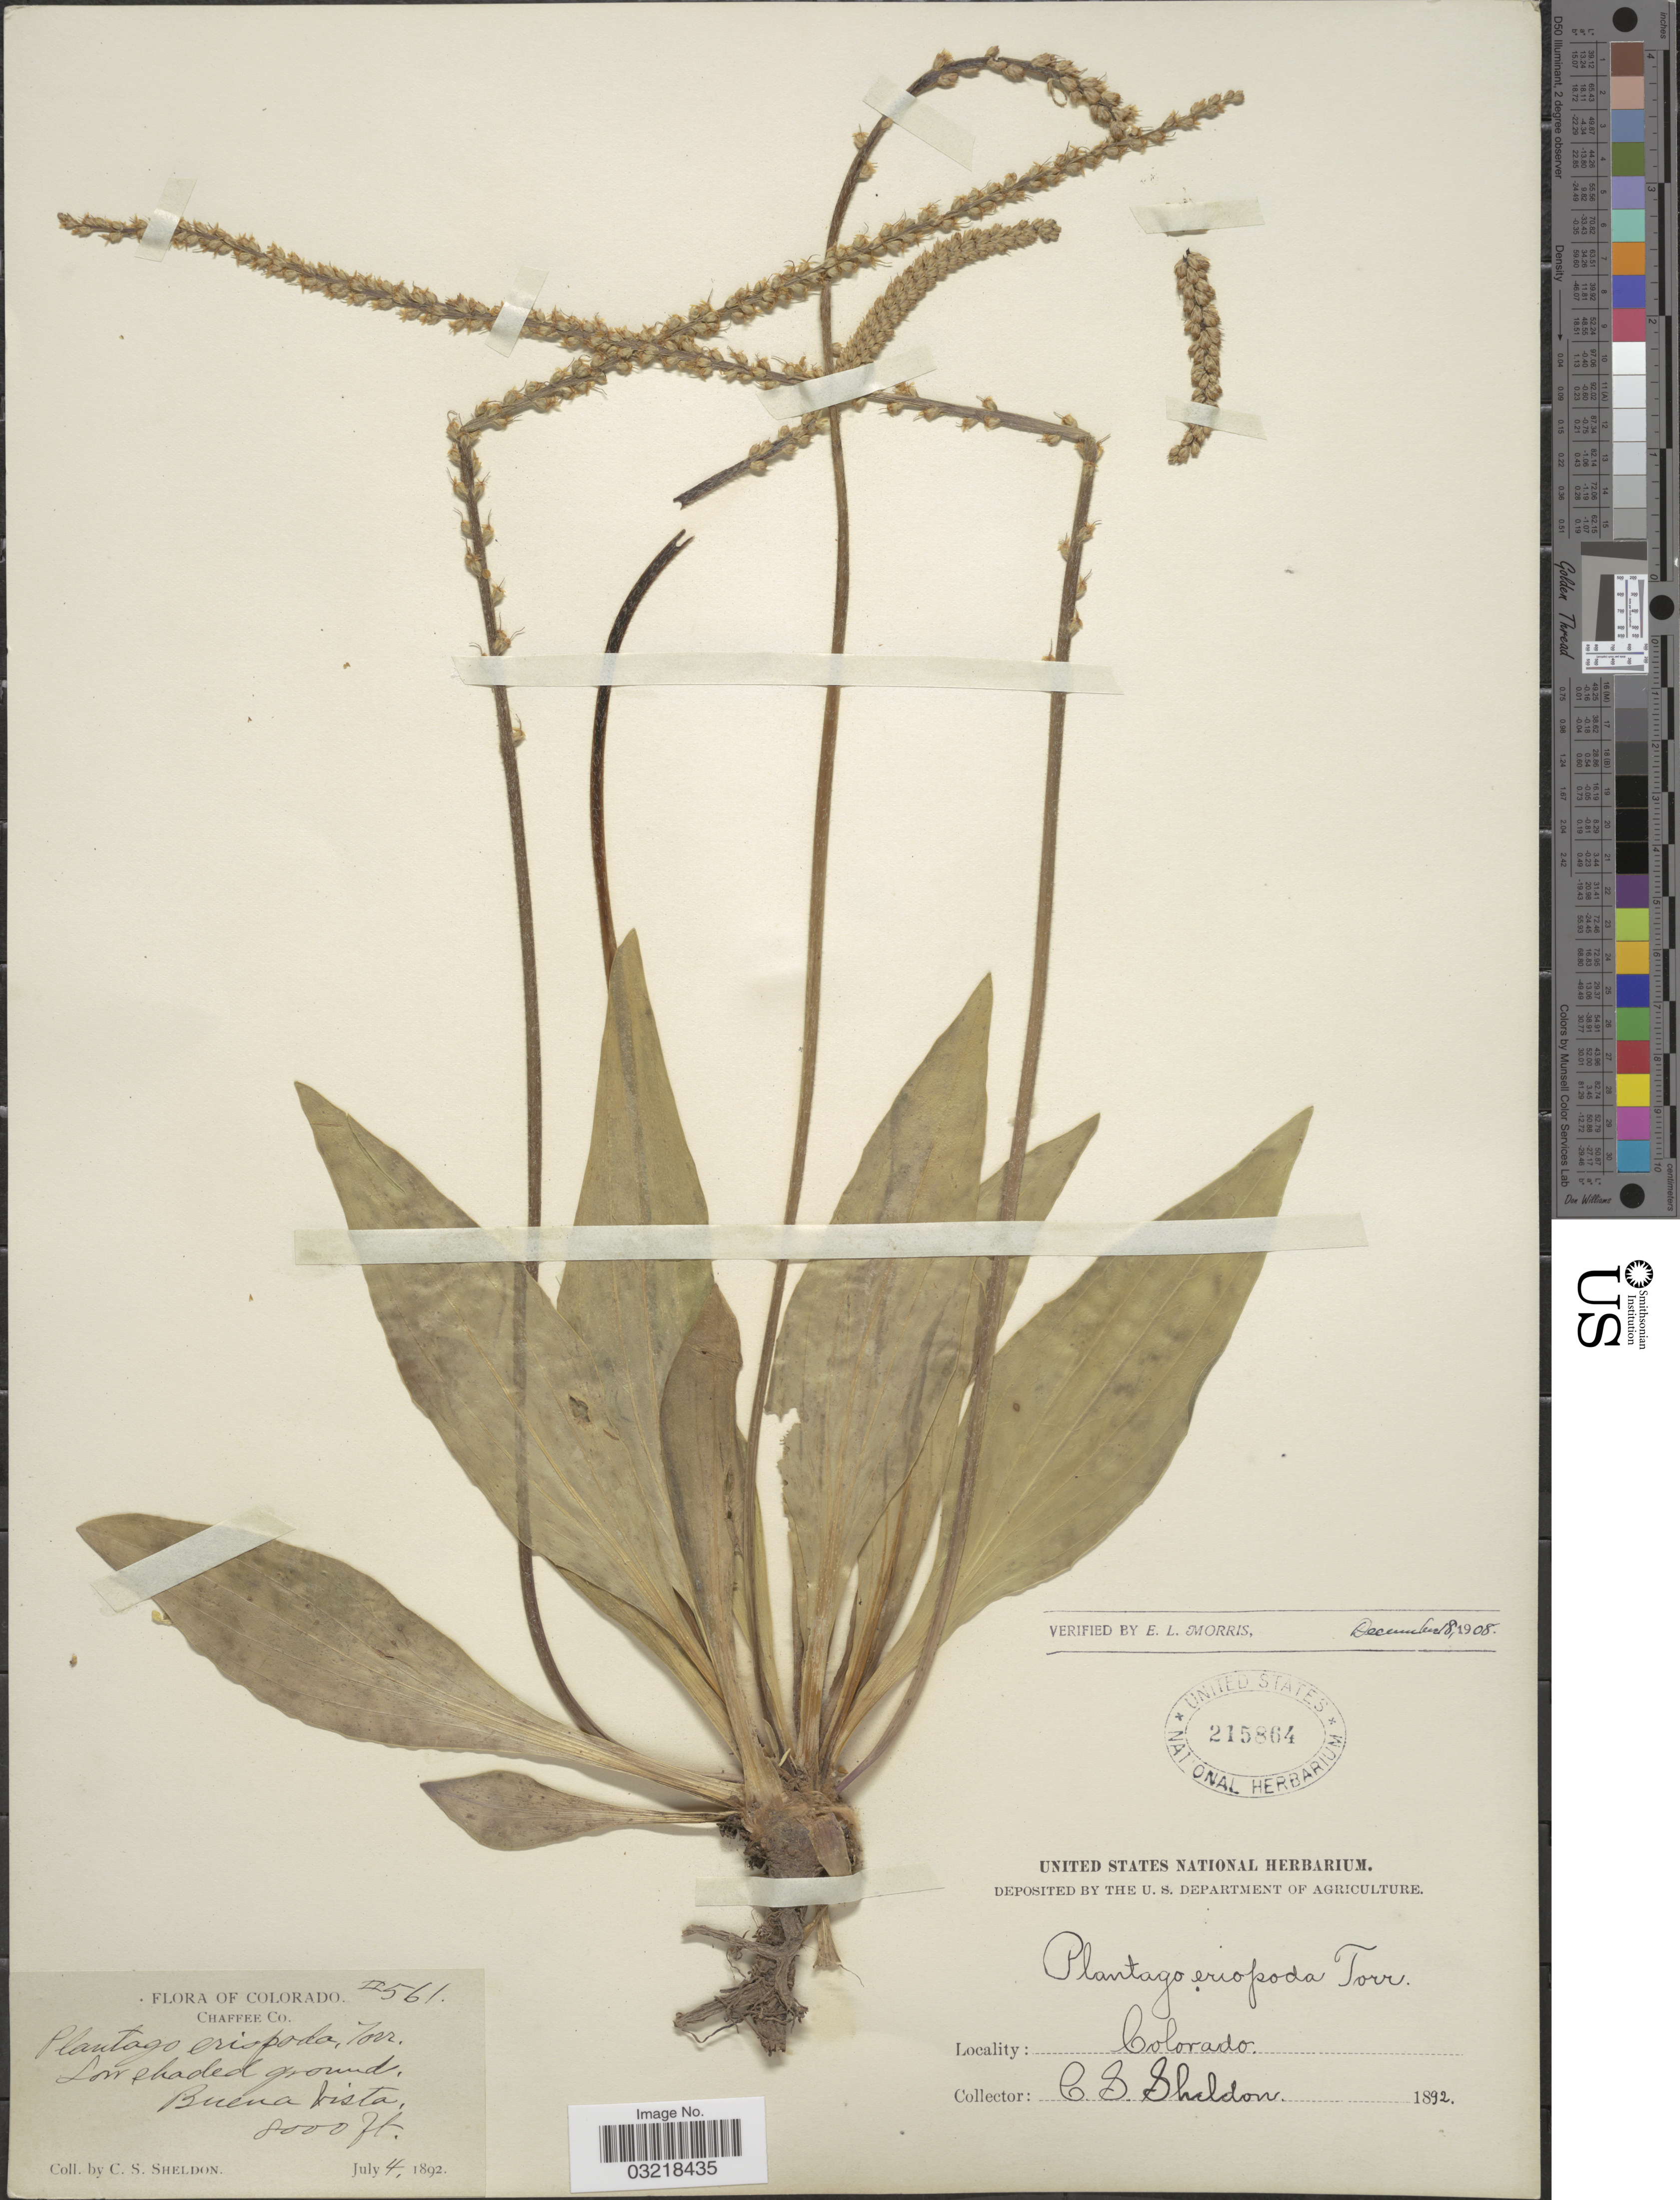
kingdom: Plantae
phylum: Tracheophyta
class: Magnoliopsida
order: Lamiales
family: Plantaginaceae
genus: Plantago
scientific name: Plantago eriopoda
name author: Torr.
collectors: C. S. Sheldon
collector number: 561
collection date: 1892-07-04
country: United States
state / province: Colorado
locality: Chaffee Co. Low shaded ground, Buena Vista.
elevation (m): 2438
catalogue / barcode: US 215864